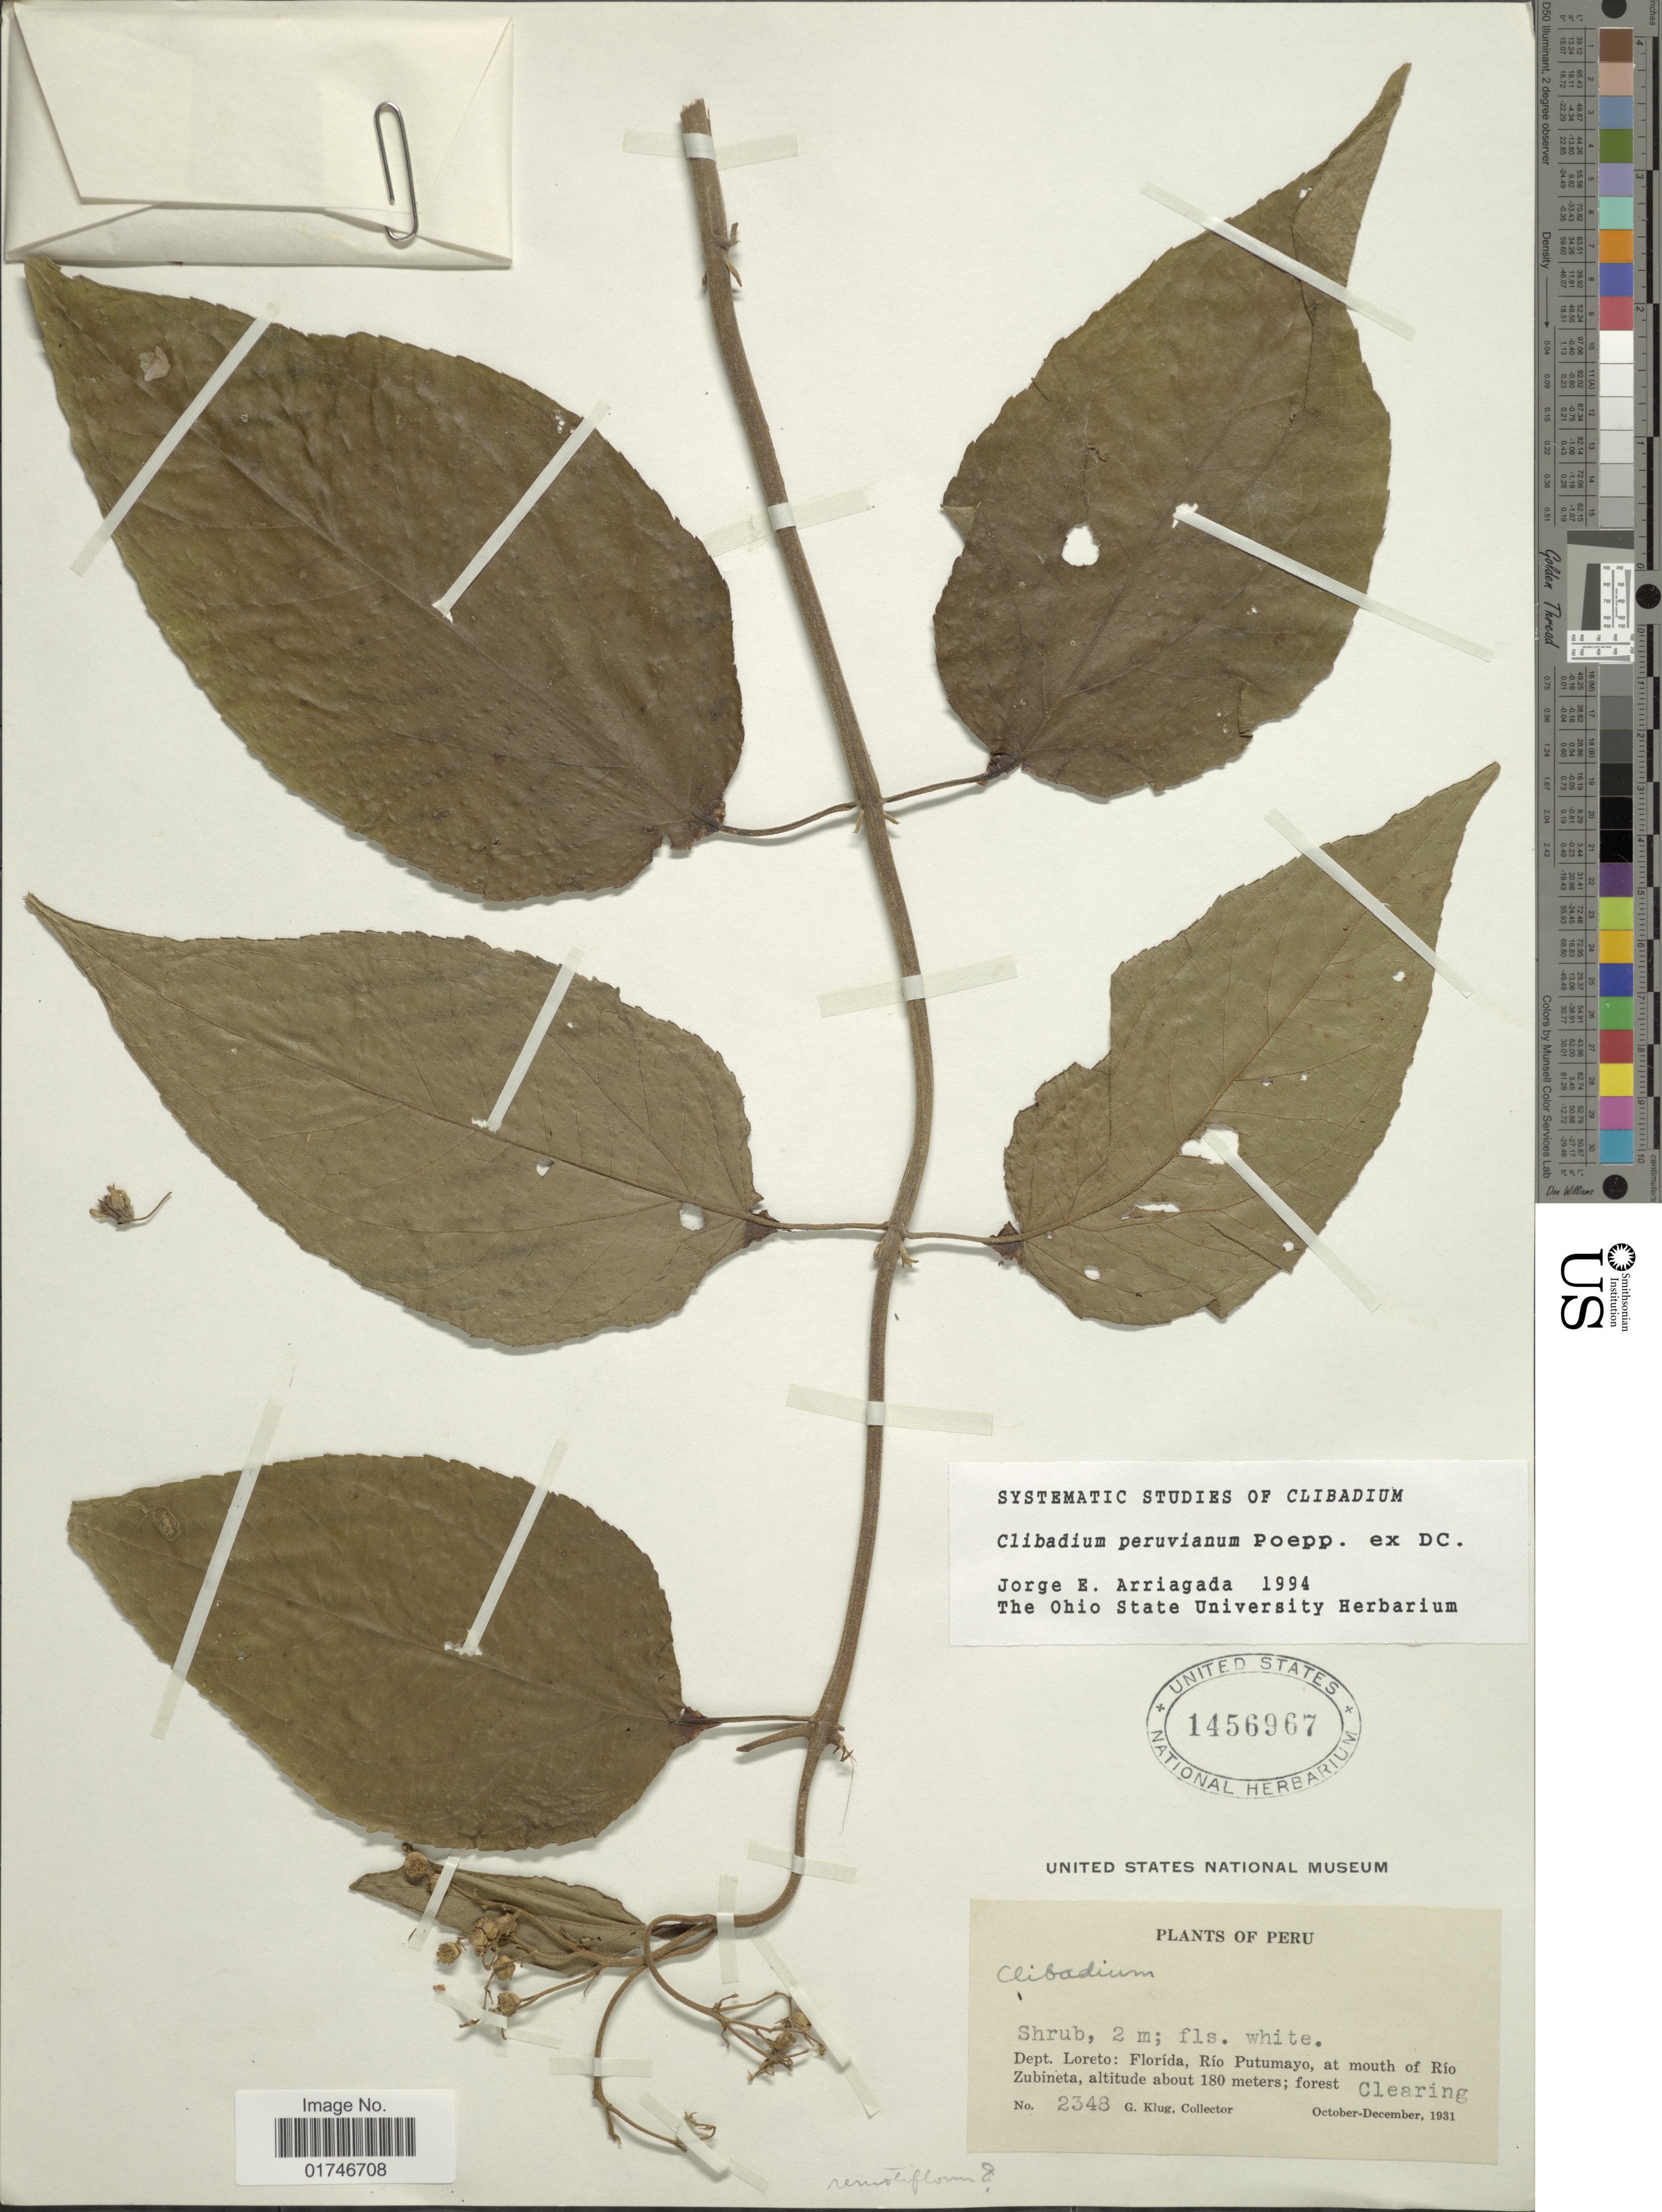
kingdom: Plantae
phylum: Tracheophyta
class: Magnoliopsida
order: Asterales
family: Asteraceae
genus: Clibadium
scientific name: Clibadium peruvianum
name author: Poepp.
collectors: G. Klug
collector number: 2348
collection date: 1931-10/1931-12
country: Peru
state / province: Loreto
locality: Dept. Loreto: Florída, Río Putumayo, at mouth of Río Zubineta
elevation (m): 180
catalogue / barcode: US 1456967